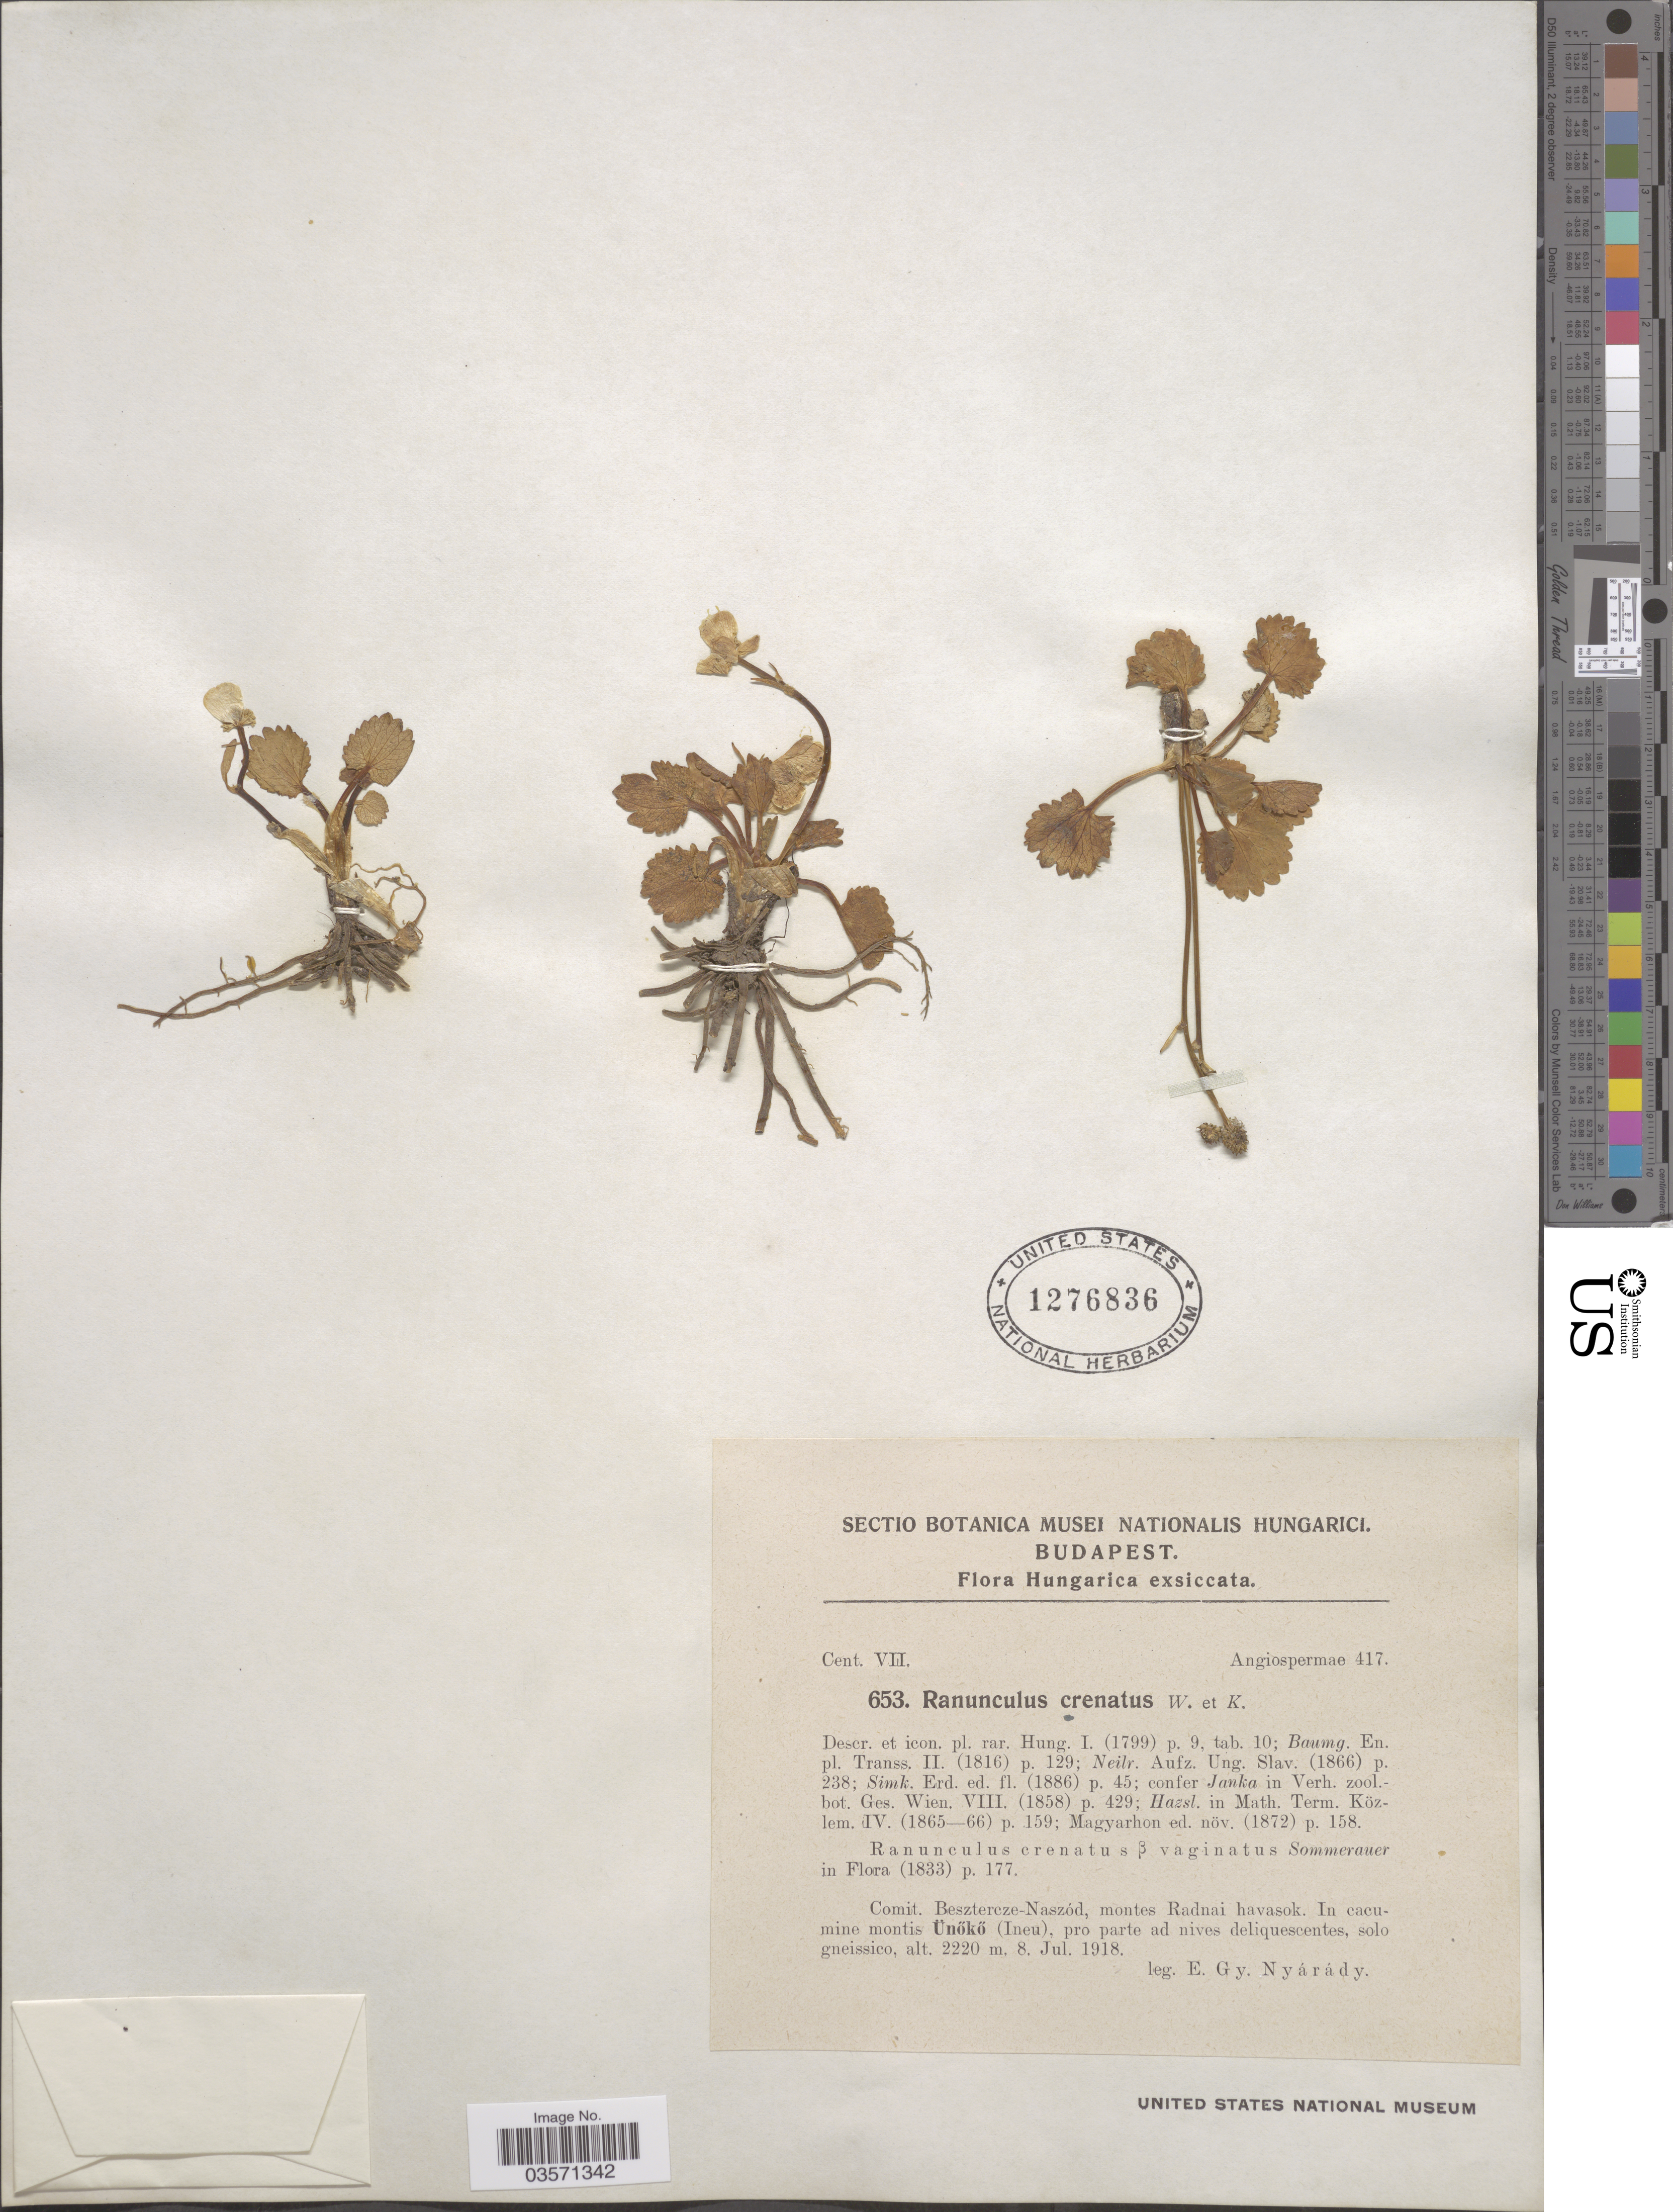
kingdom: Plantae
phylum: Tracheophyta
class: Magnoliopsida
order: Ranunculales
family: Ranunculaceae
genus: Ranunculus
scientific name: Ranunculus crenatus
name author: Waldst.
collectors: E. Nyárády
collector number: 653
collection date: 1918-07-08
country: Hungary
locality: Comit. Besztereze-Naszód, montes Radnai havasok. In cacumine montis. Ünőkő (Ineu), pro parte ad nives deliquescentes.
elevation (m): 2220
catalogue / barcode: US 1276836